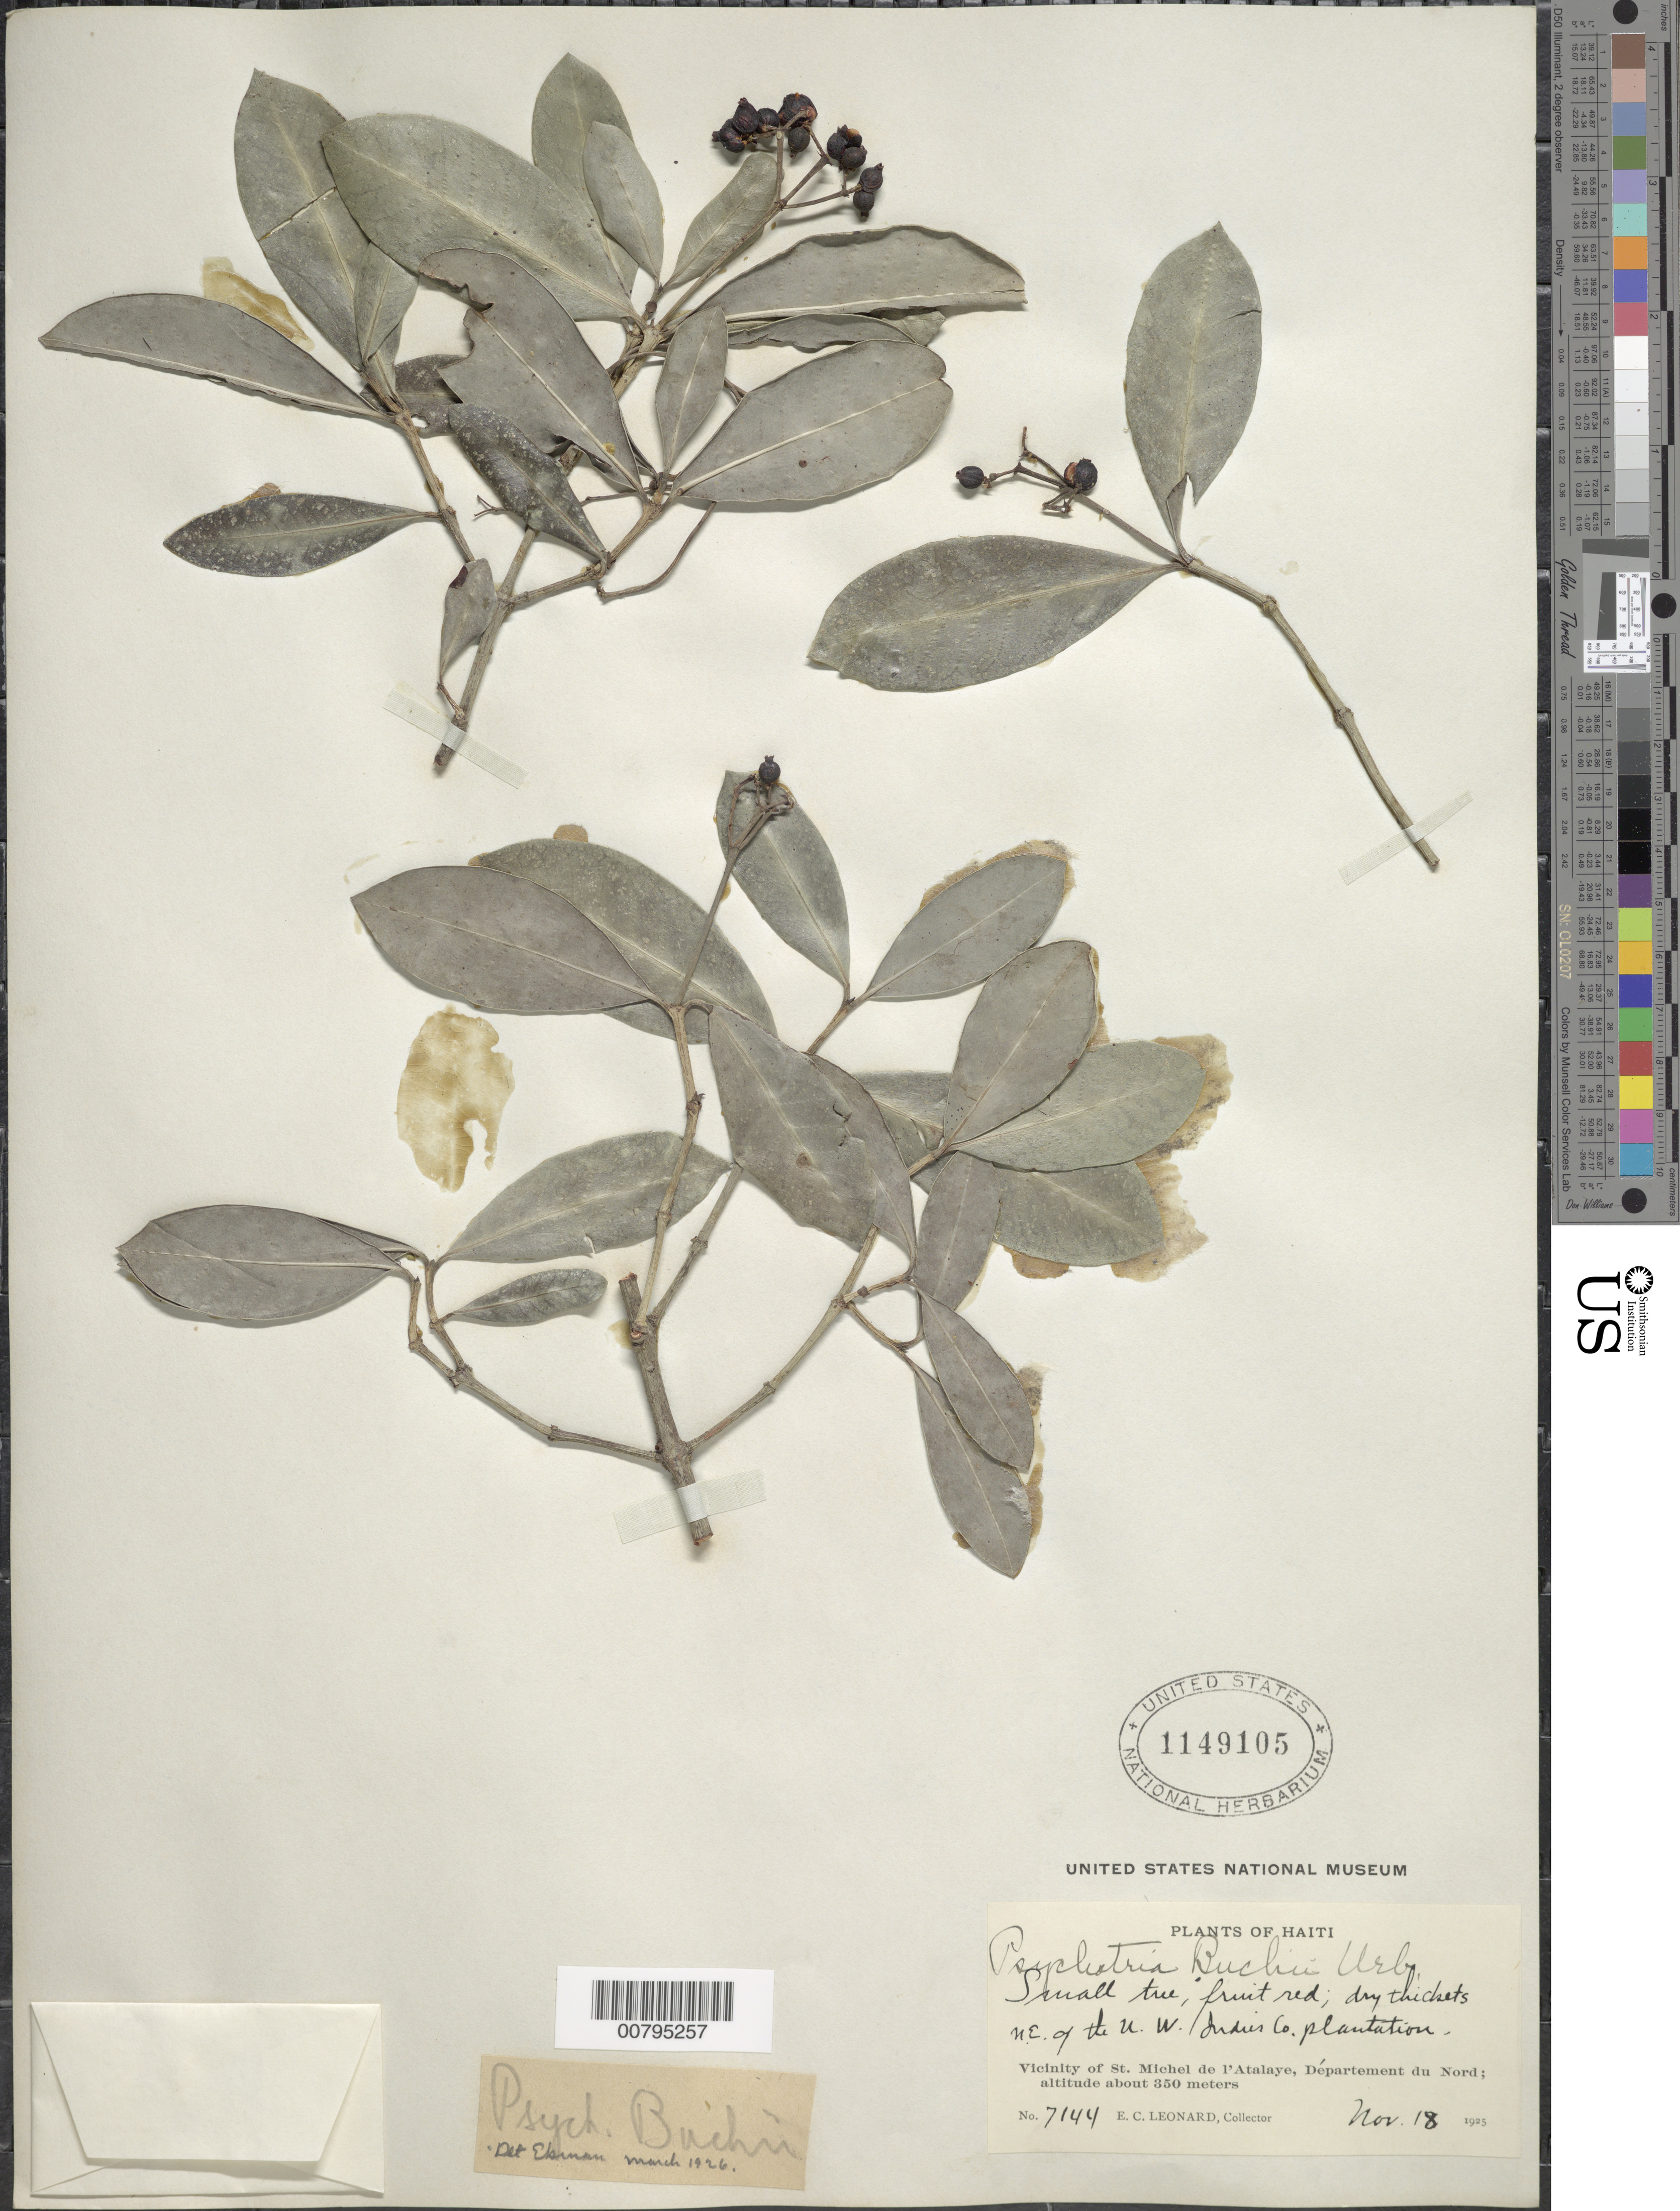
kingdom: Plantae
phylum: Tracheophyta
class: Magnoliopsida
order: Gentianales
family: Rubiaceae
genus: Psychotria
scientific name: Psychotria buchii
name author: Urb.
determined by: Ekman, E. L.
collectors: E. C. Leonard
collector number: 7144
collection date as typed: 18 Nov 1925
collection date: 1925-11-18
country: Haiti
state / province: Nord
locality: NE of the U.W. Indies Co. Plantation. Vicinity of St. Michel de l'Atalaye.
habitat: Dry thickets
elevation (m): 350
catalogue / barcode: US 1149105